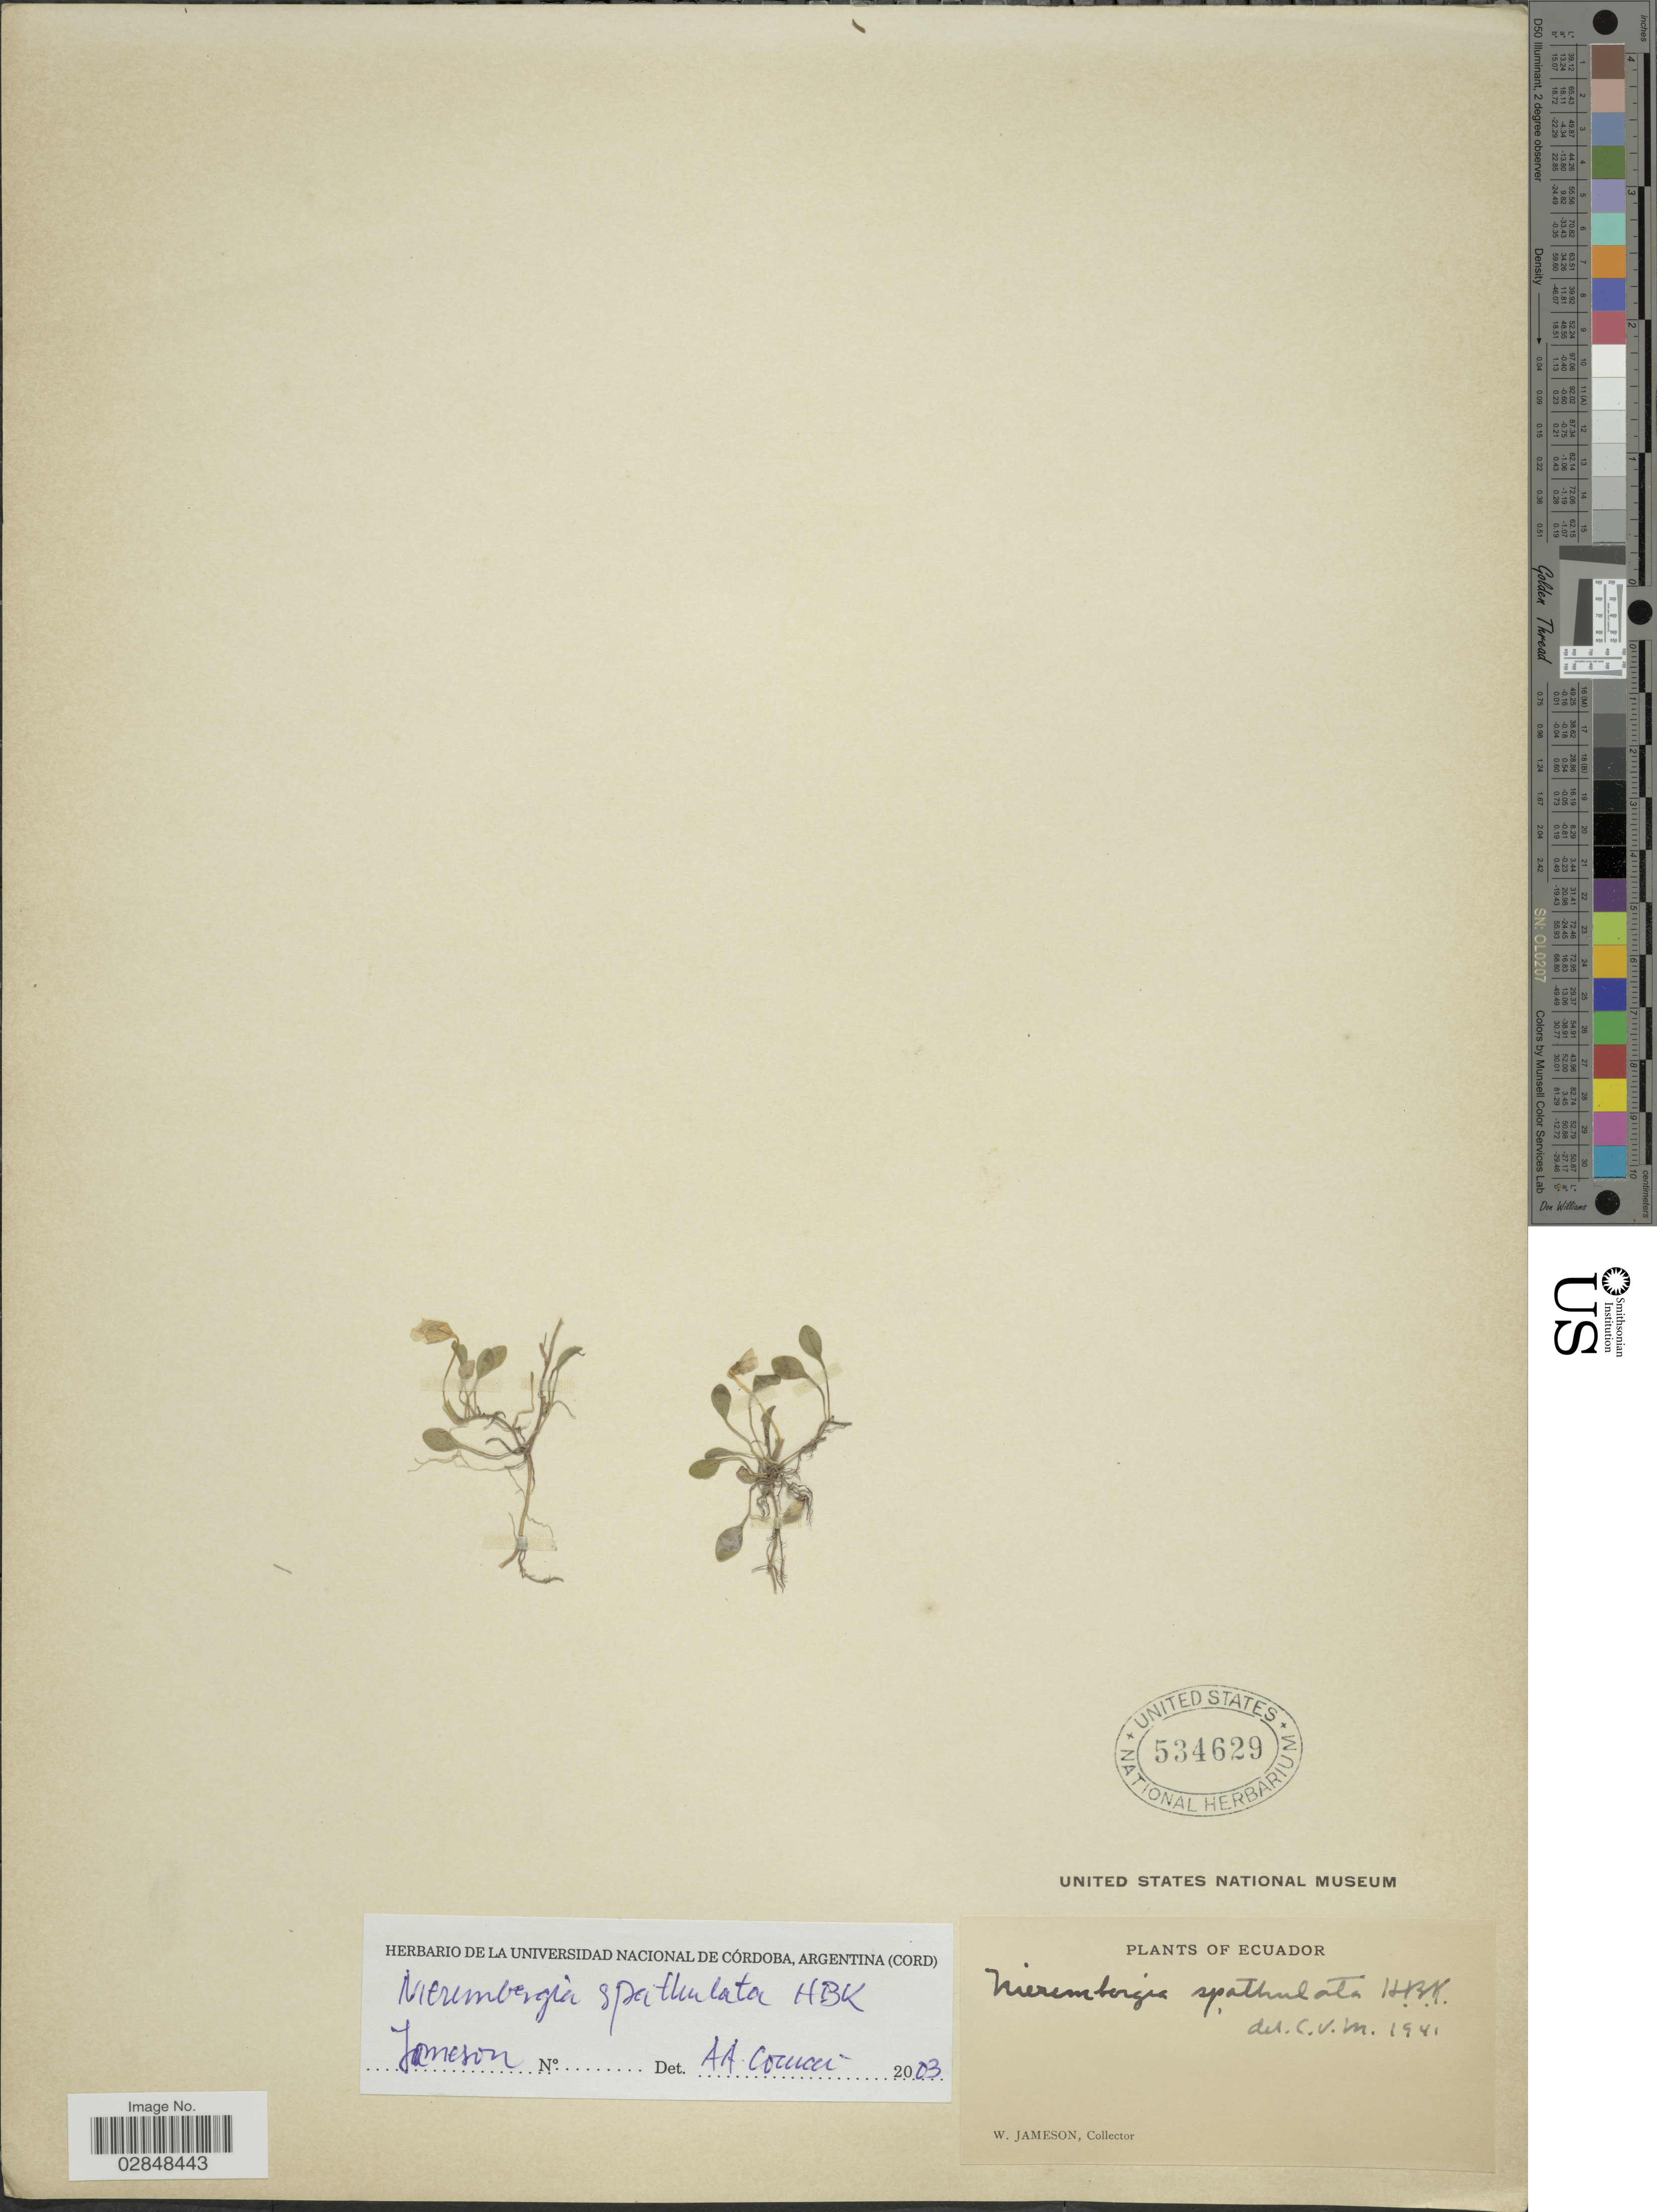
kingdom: Plantae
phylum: Tracheophyta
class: Magnoliopsida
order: Solanales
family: Solanaceae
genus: Nierembergia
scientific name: Nierembergia spathulata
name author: Kunth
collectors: W. Jameson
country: Ecuador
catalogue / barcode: US 534629